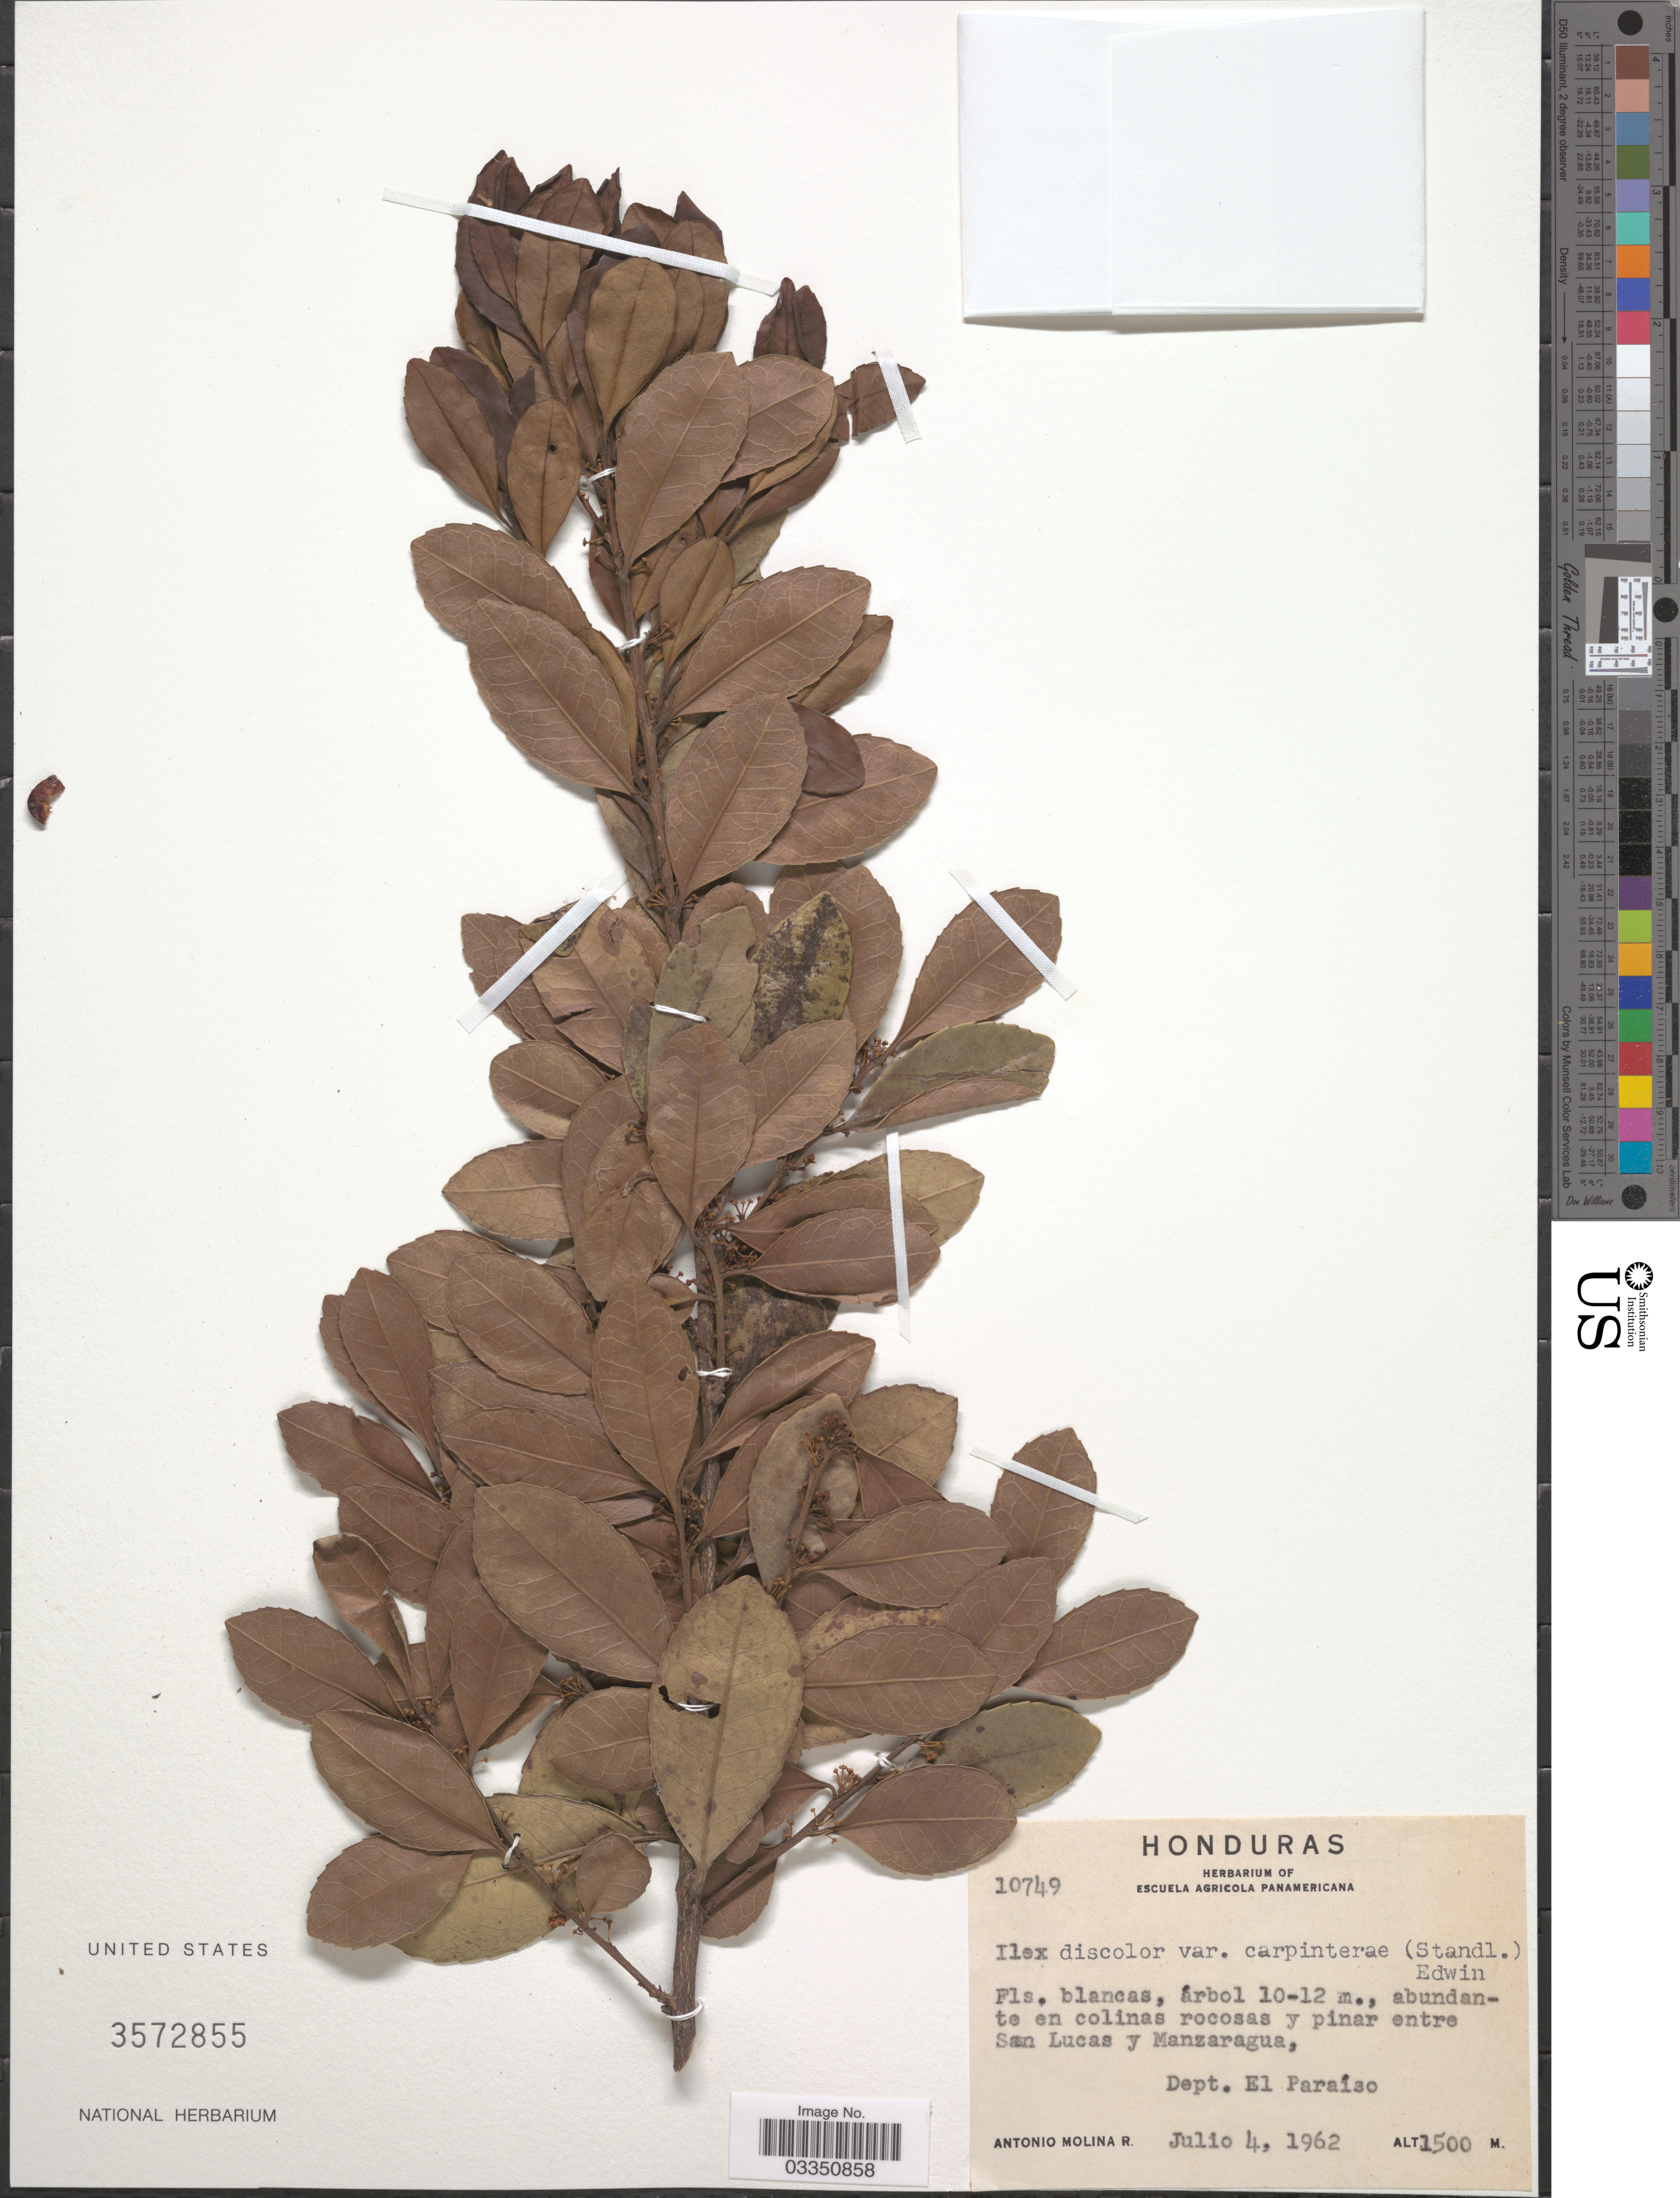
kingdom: Plantae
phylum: Tracheophyta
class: Magnoliopsida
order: Aquifoliales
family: Aquifoliaceae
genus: Ilex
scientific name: Ilex discolor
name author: Hemsl.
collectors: A. Molina R.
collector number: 10749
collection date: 1962-07-04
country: Honduras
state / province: El Paraíso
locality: Entre San Lucas y Manzaragua, Dept. El Paraiso.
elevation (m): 1500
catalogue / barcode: US 3572855